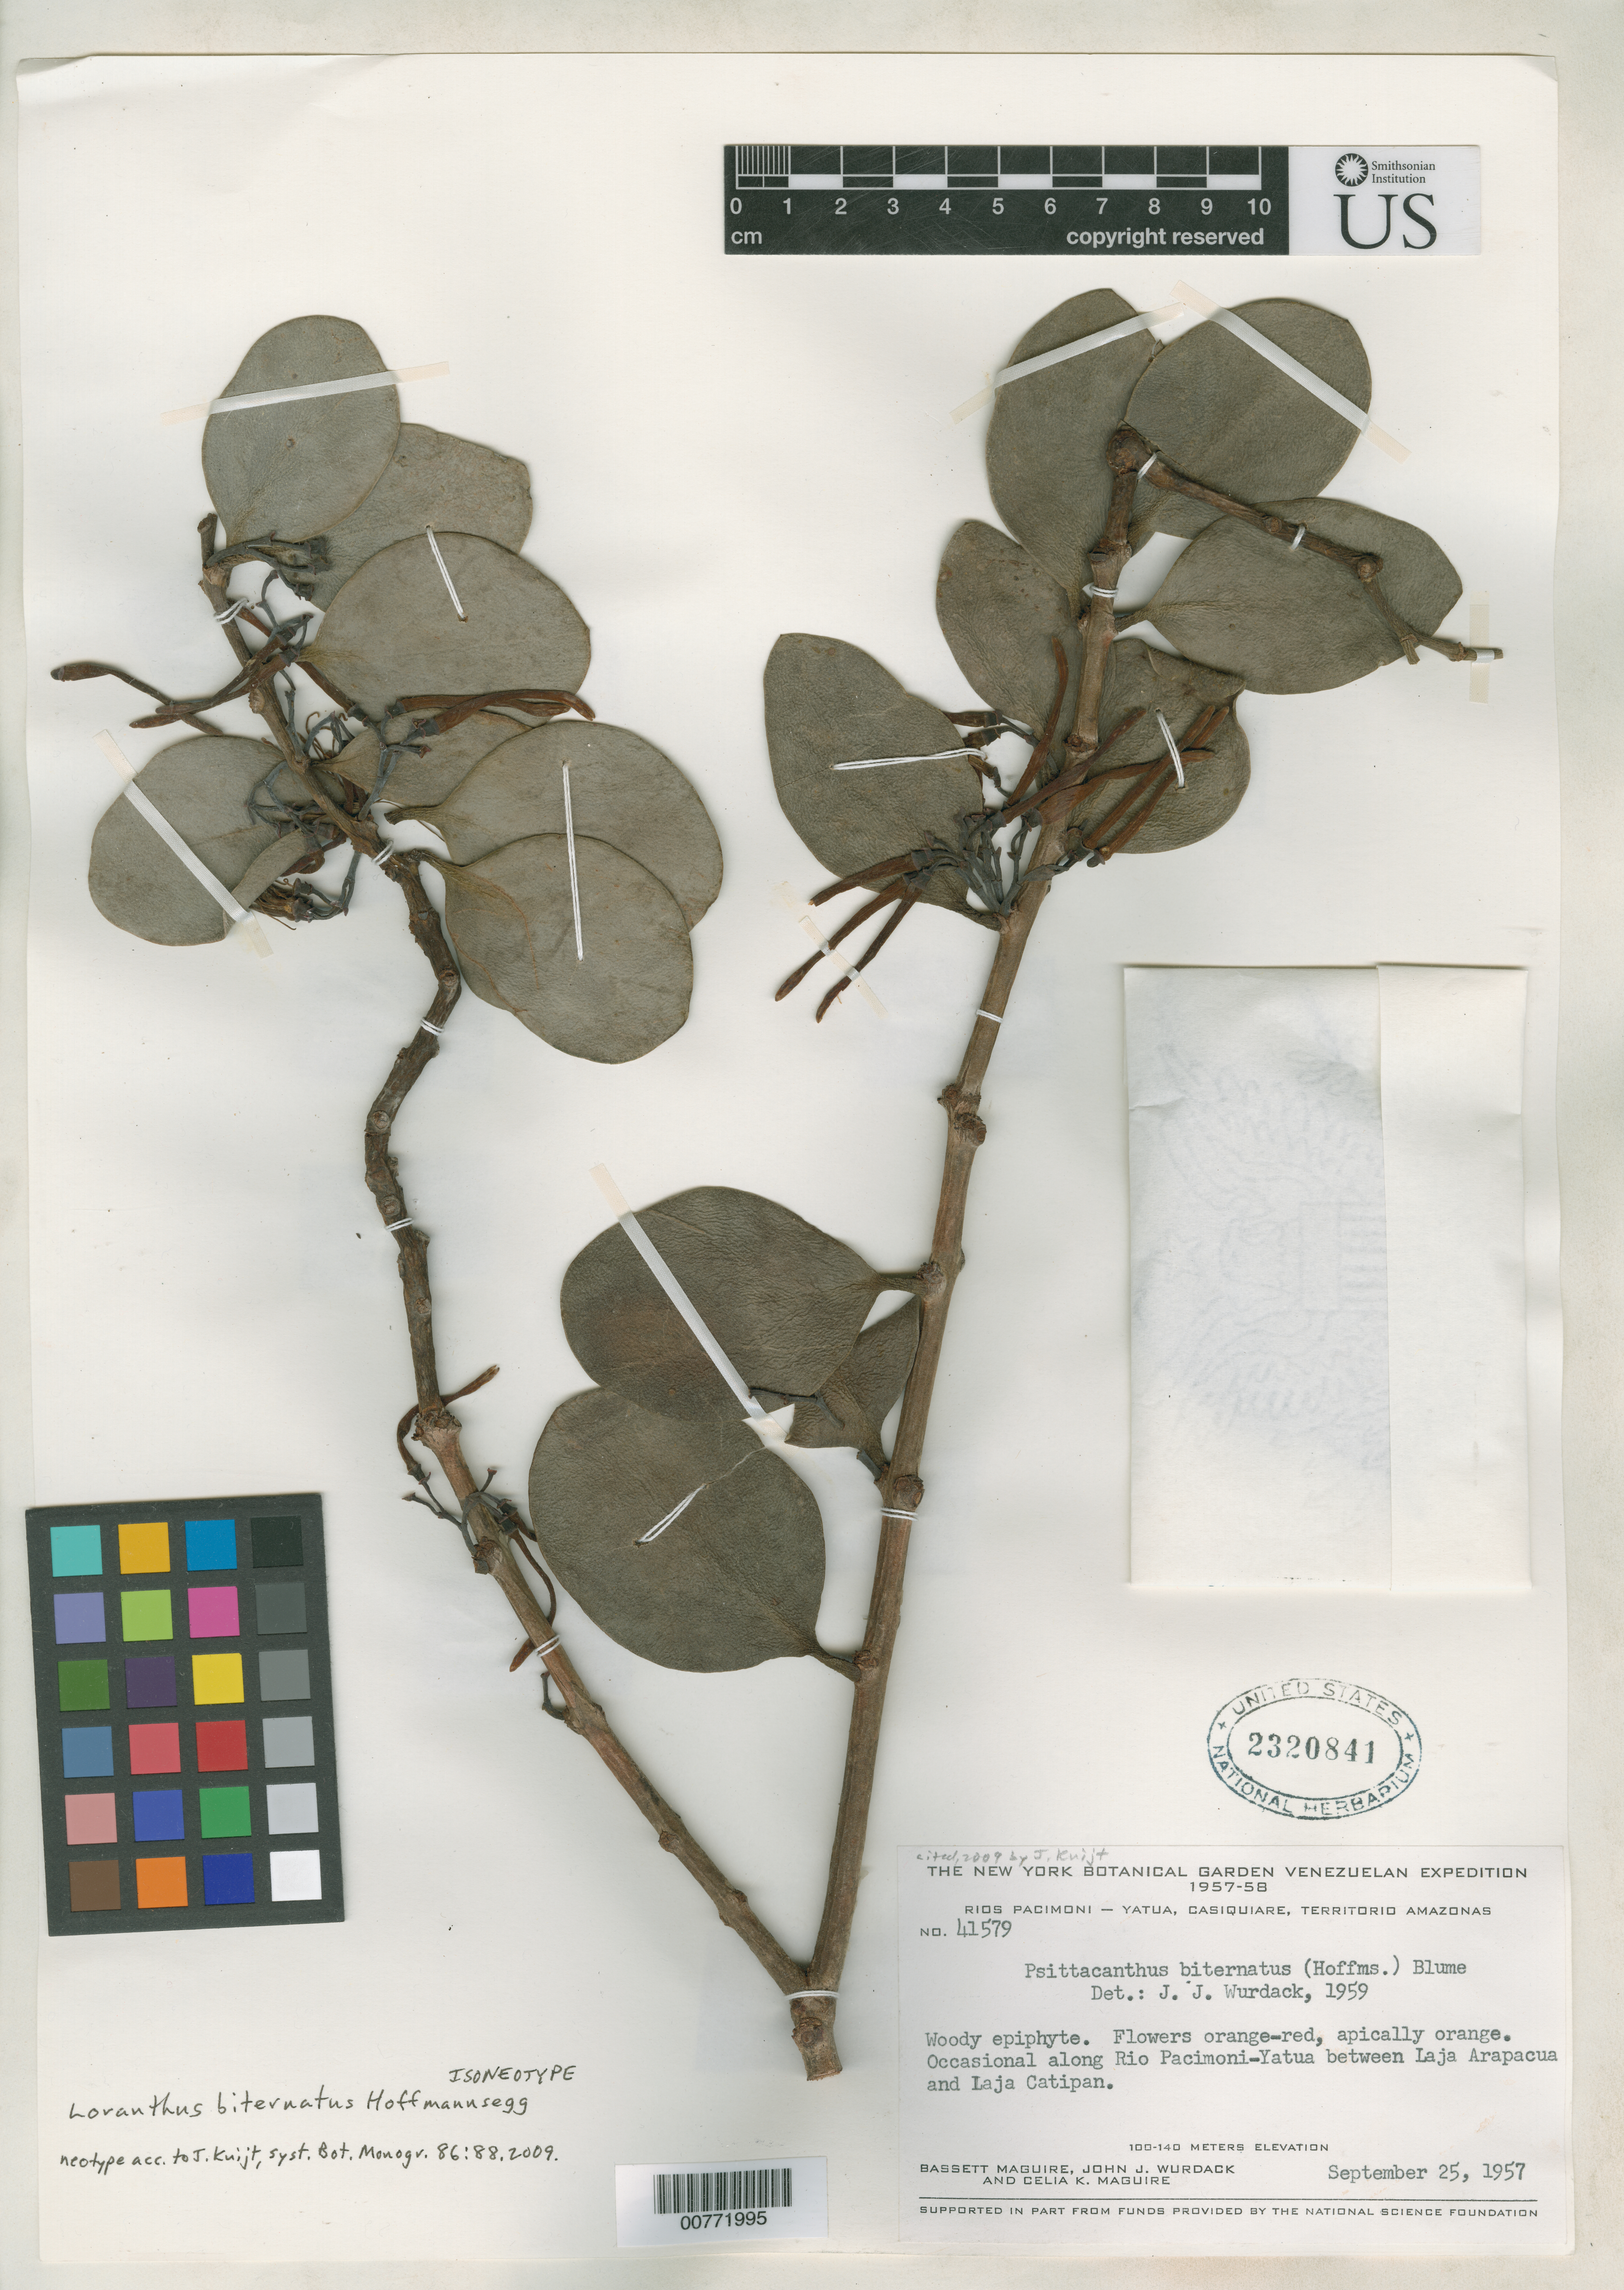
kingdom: Plantae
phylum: Tracheophyta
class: Magnoliopsida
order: Santalales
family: Loranthaceae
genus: Loranthus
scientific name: Loranthus biternatus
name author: Hoffmanns. in Schult. & Schult. f.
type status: Isoneotype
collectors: B. Maguire, J. J. Wurdack & C. K. Maguire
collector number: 41579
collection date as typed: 25 Sep 1957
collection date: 1957-09-25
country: Venezuela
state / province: Amazonas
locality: Rios Pacimoni - Yatua, Casiquiare, Territorio Amazonas. Along Rio Pacimoni-Yatua between Laja Arapacua and Laja Catipan.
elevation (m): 100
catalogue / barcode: US 2320841